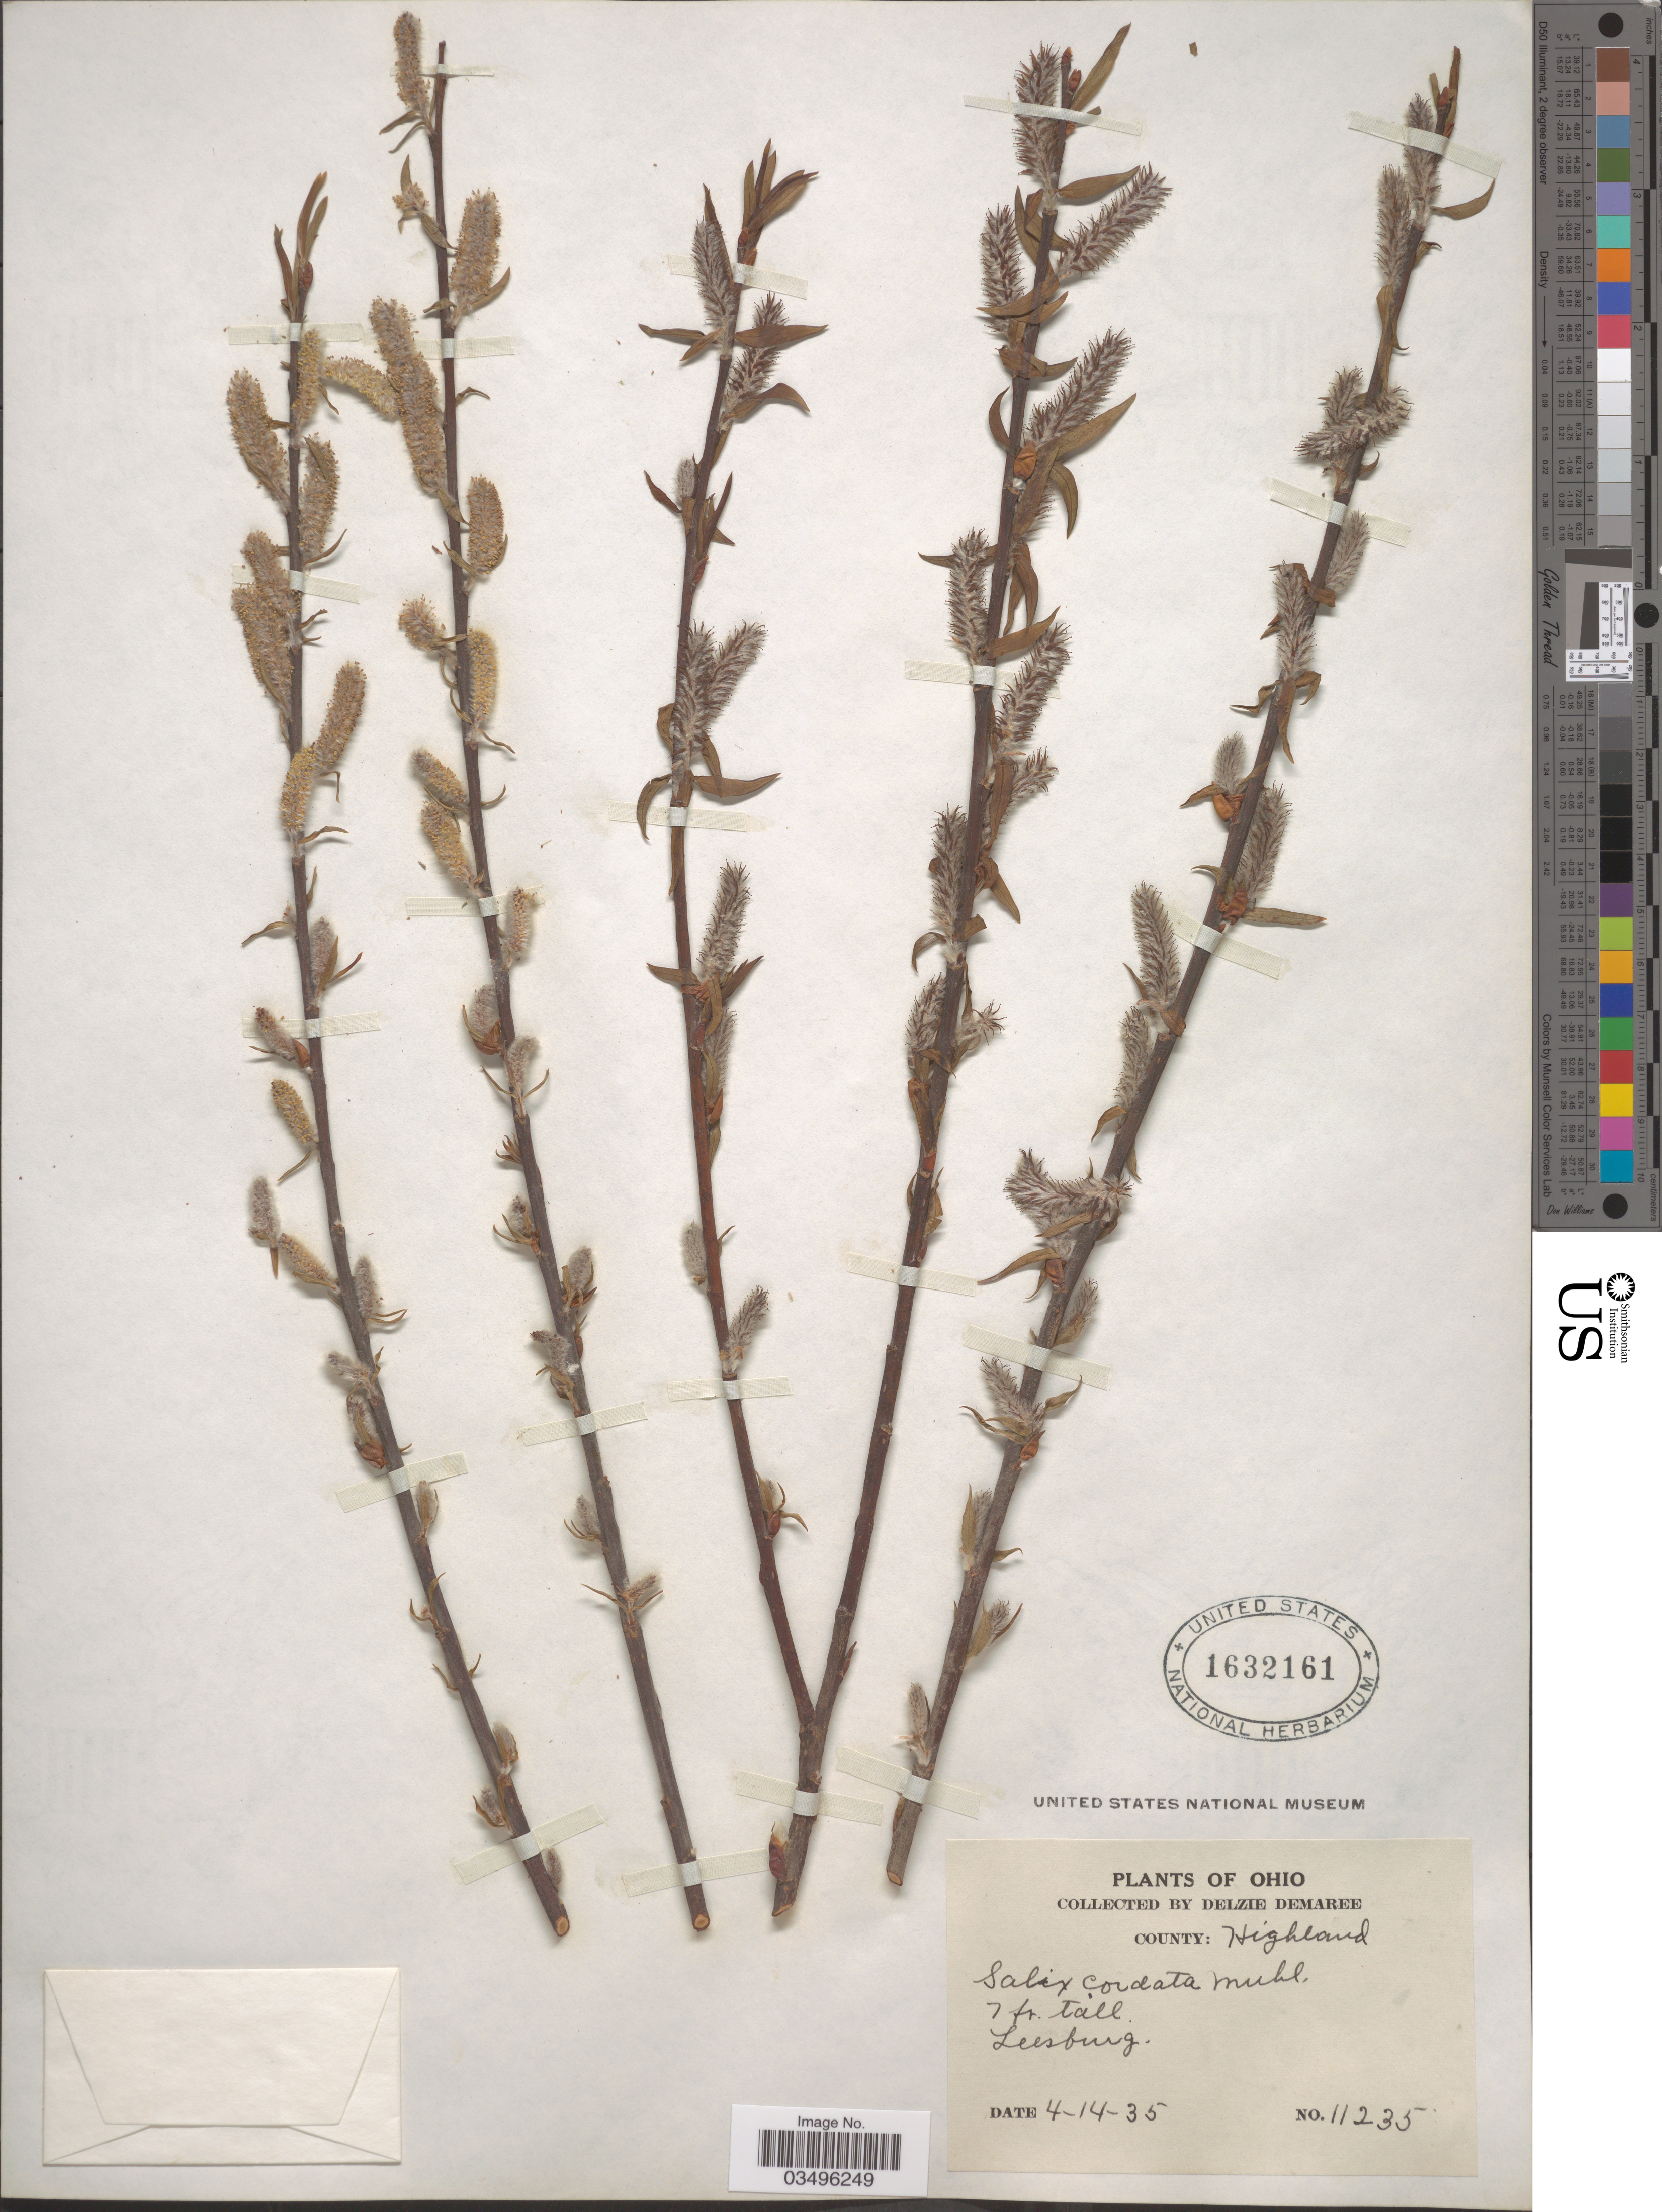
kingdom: Plantae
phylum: Tracheophyta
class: Magnoliopsida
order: Malpighiales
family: Salicaceae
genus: Salix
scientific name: Salix cordata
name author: Michx.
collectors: D. Demaree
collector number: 11235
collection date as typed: Transcribed d/m/y: 14/4/35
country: United States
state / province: Ohio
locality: County: Highland. Leesburg.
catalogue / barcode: US 1632161